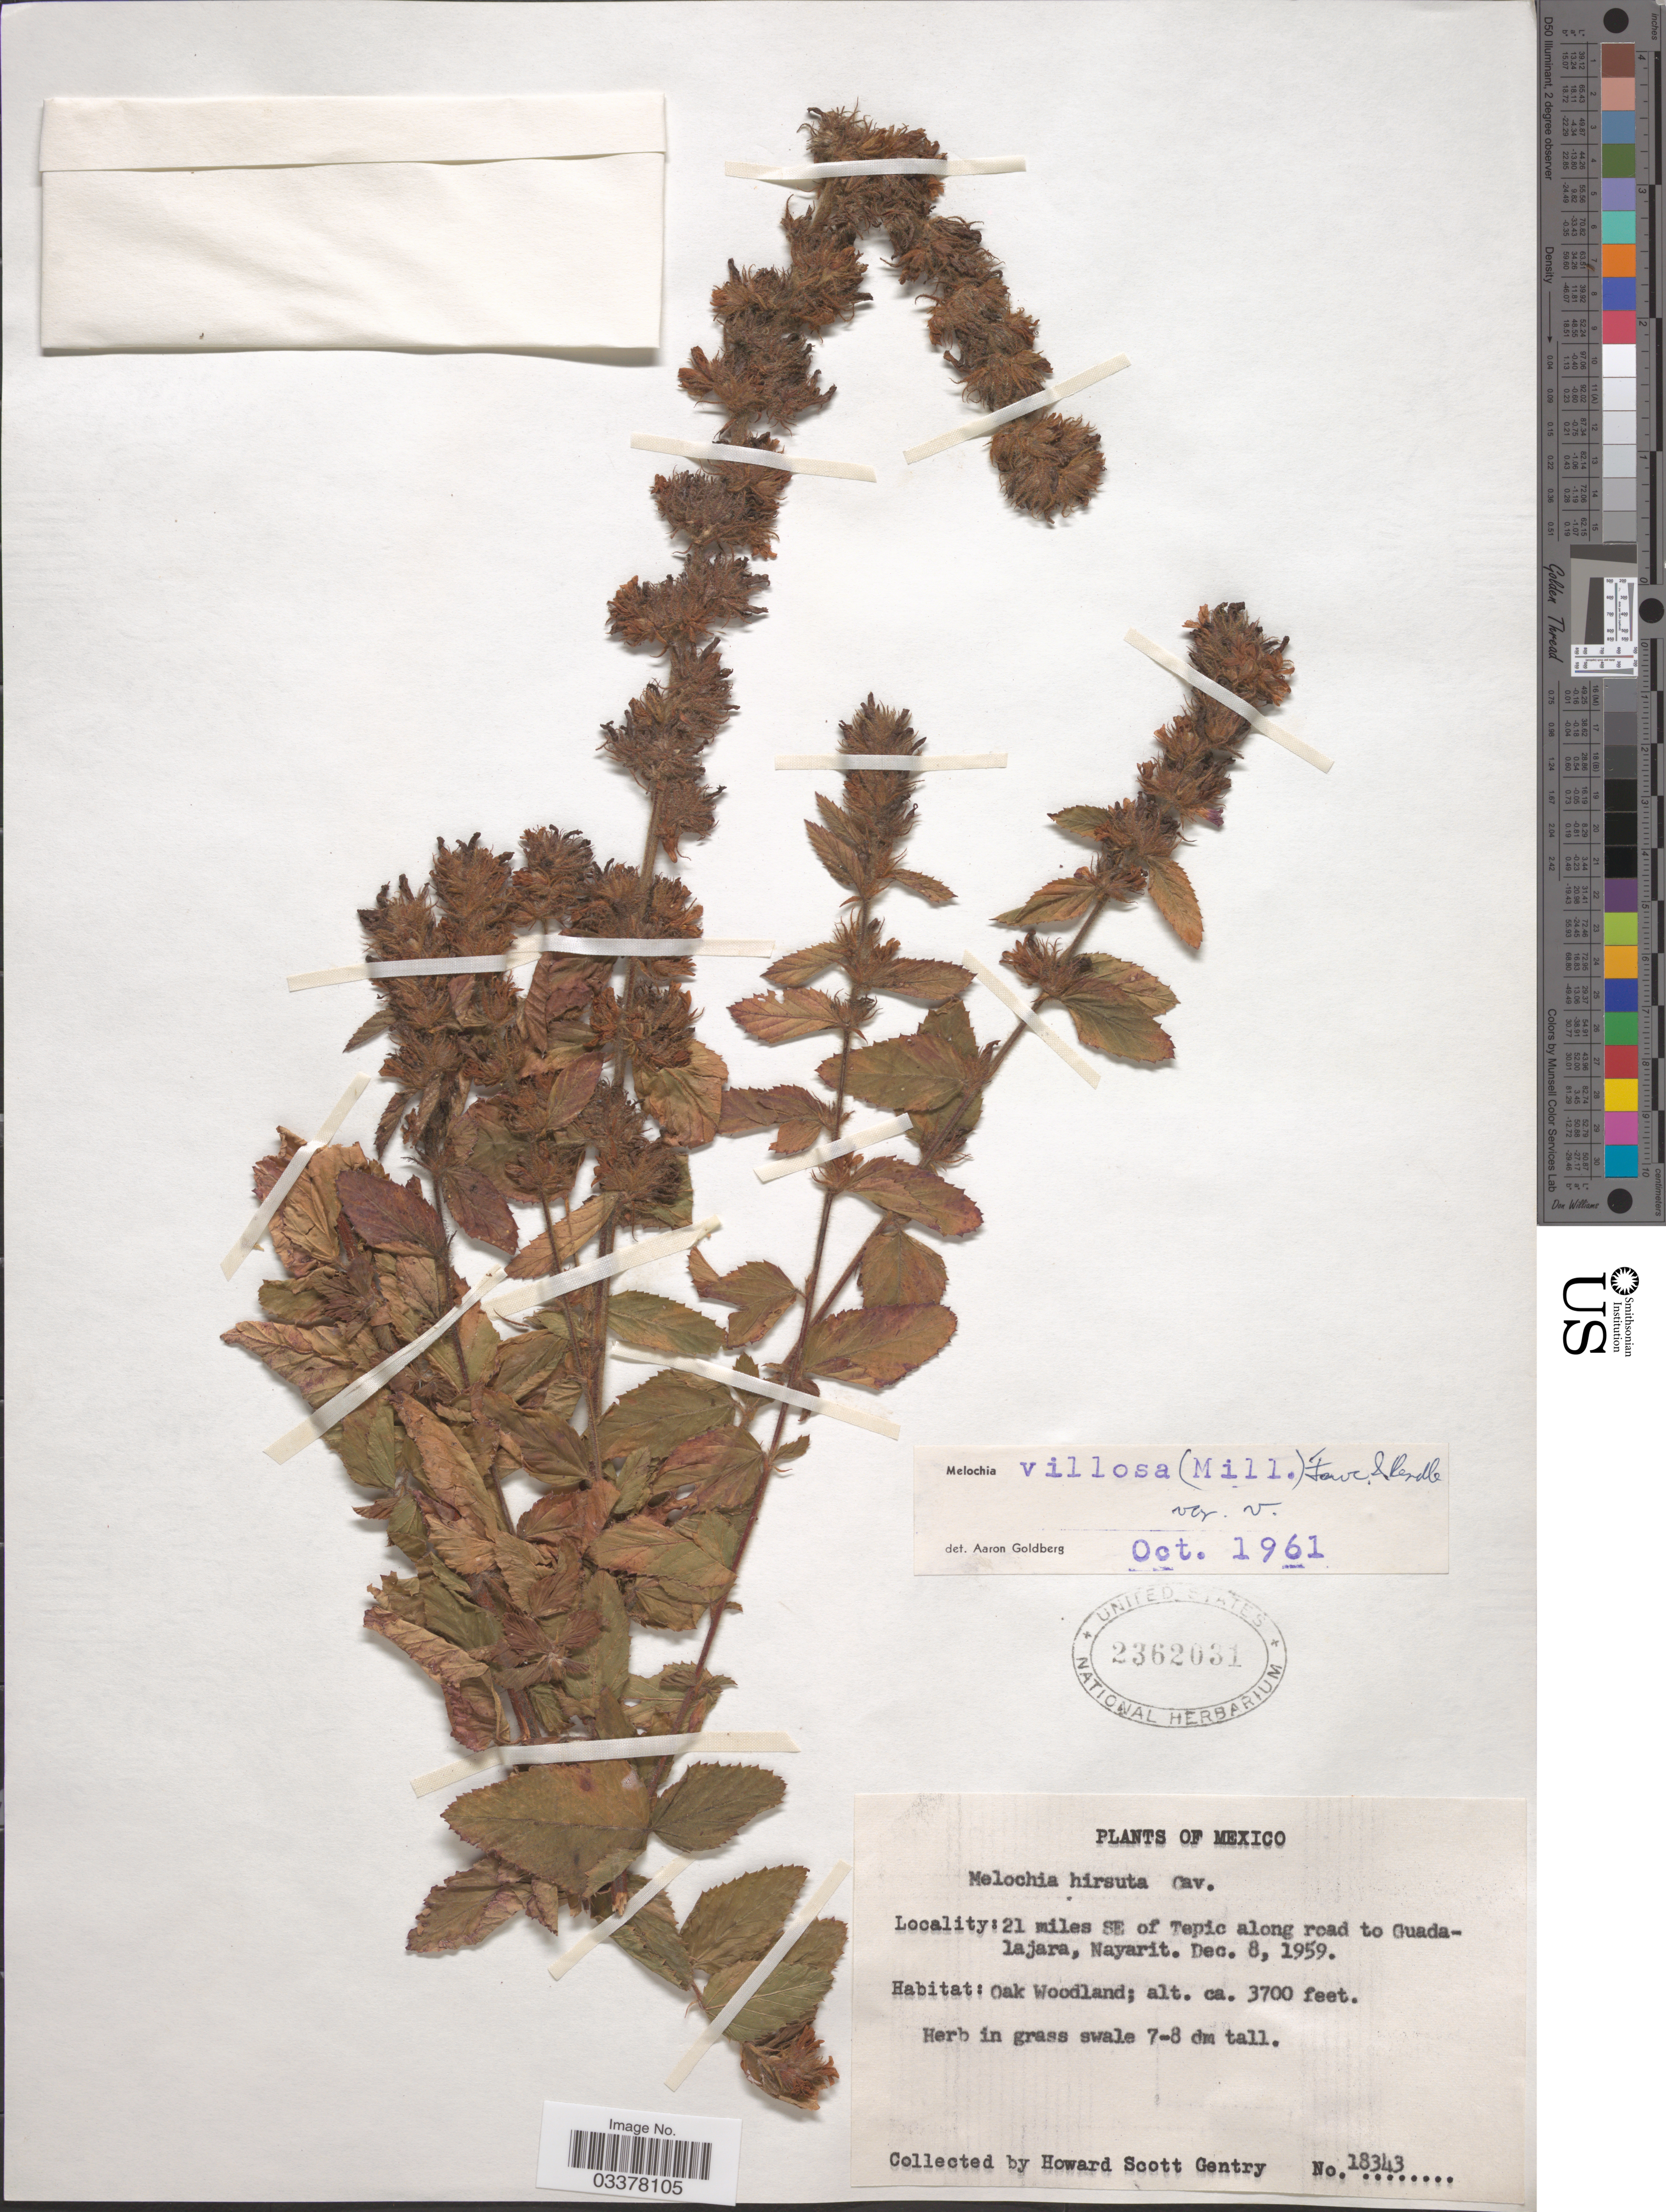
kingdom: Plantae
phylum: Tracheophyta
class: Magnoliopsida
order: Malvales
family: Malvaceae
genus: Melochia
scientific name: Melochia spicata var. spicata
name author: (L.) Fryxell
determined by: Dorr, L. J., (BOT), Smithsonian Institution - National Museum of Natural History (UNITED STATES)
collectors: H. S. Gentry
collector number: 18343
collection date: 1959-12-08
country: Mexico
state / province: Nayarit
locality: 21 miles SE of Tepic along road to Guadalajara.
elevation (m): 1128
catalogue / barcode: US 2362031